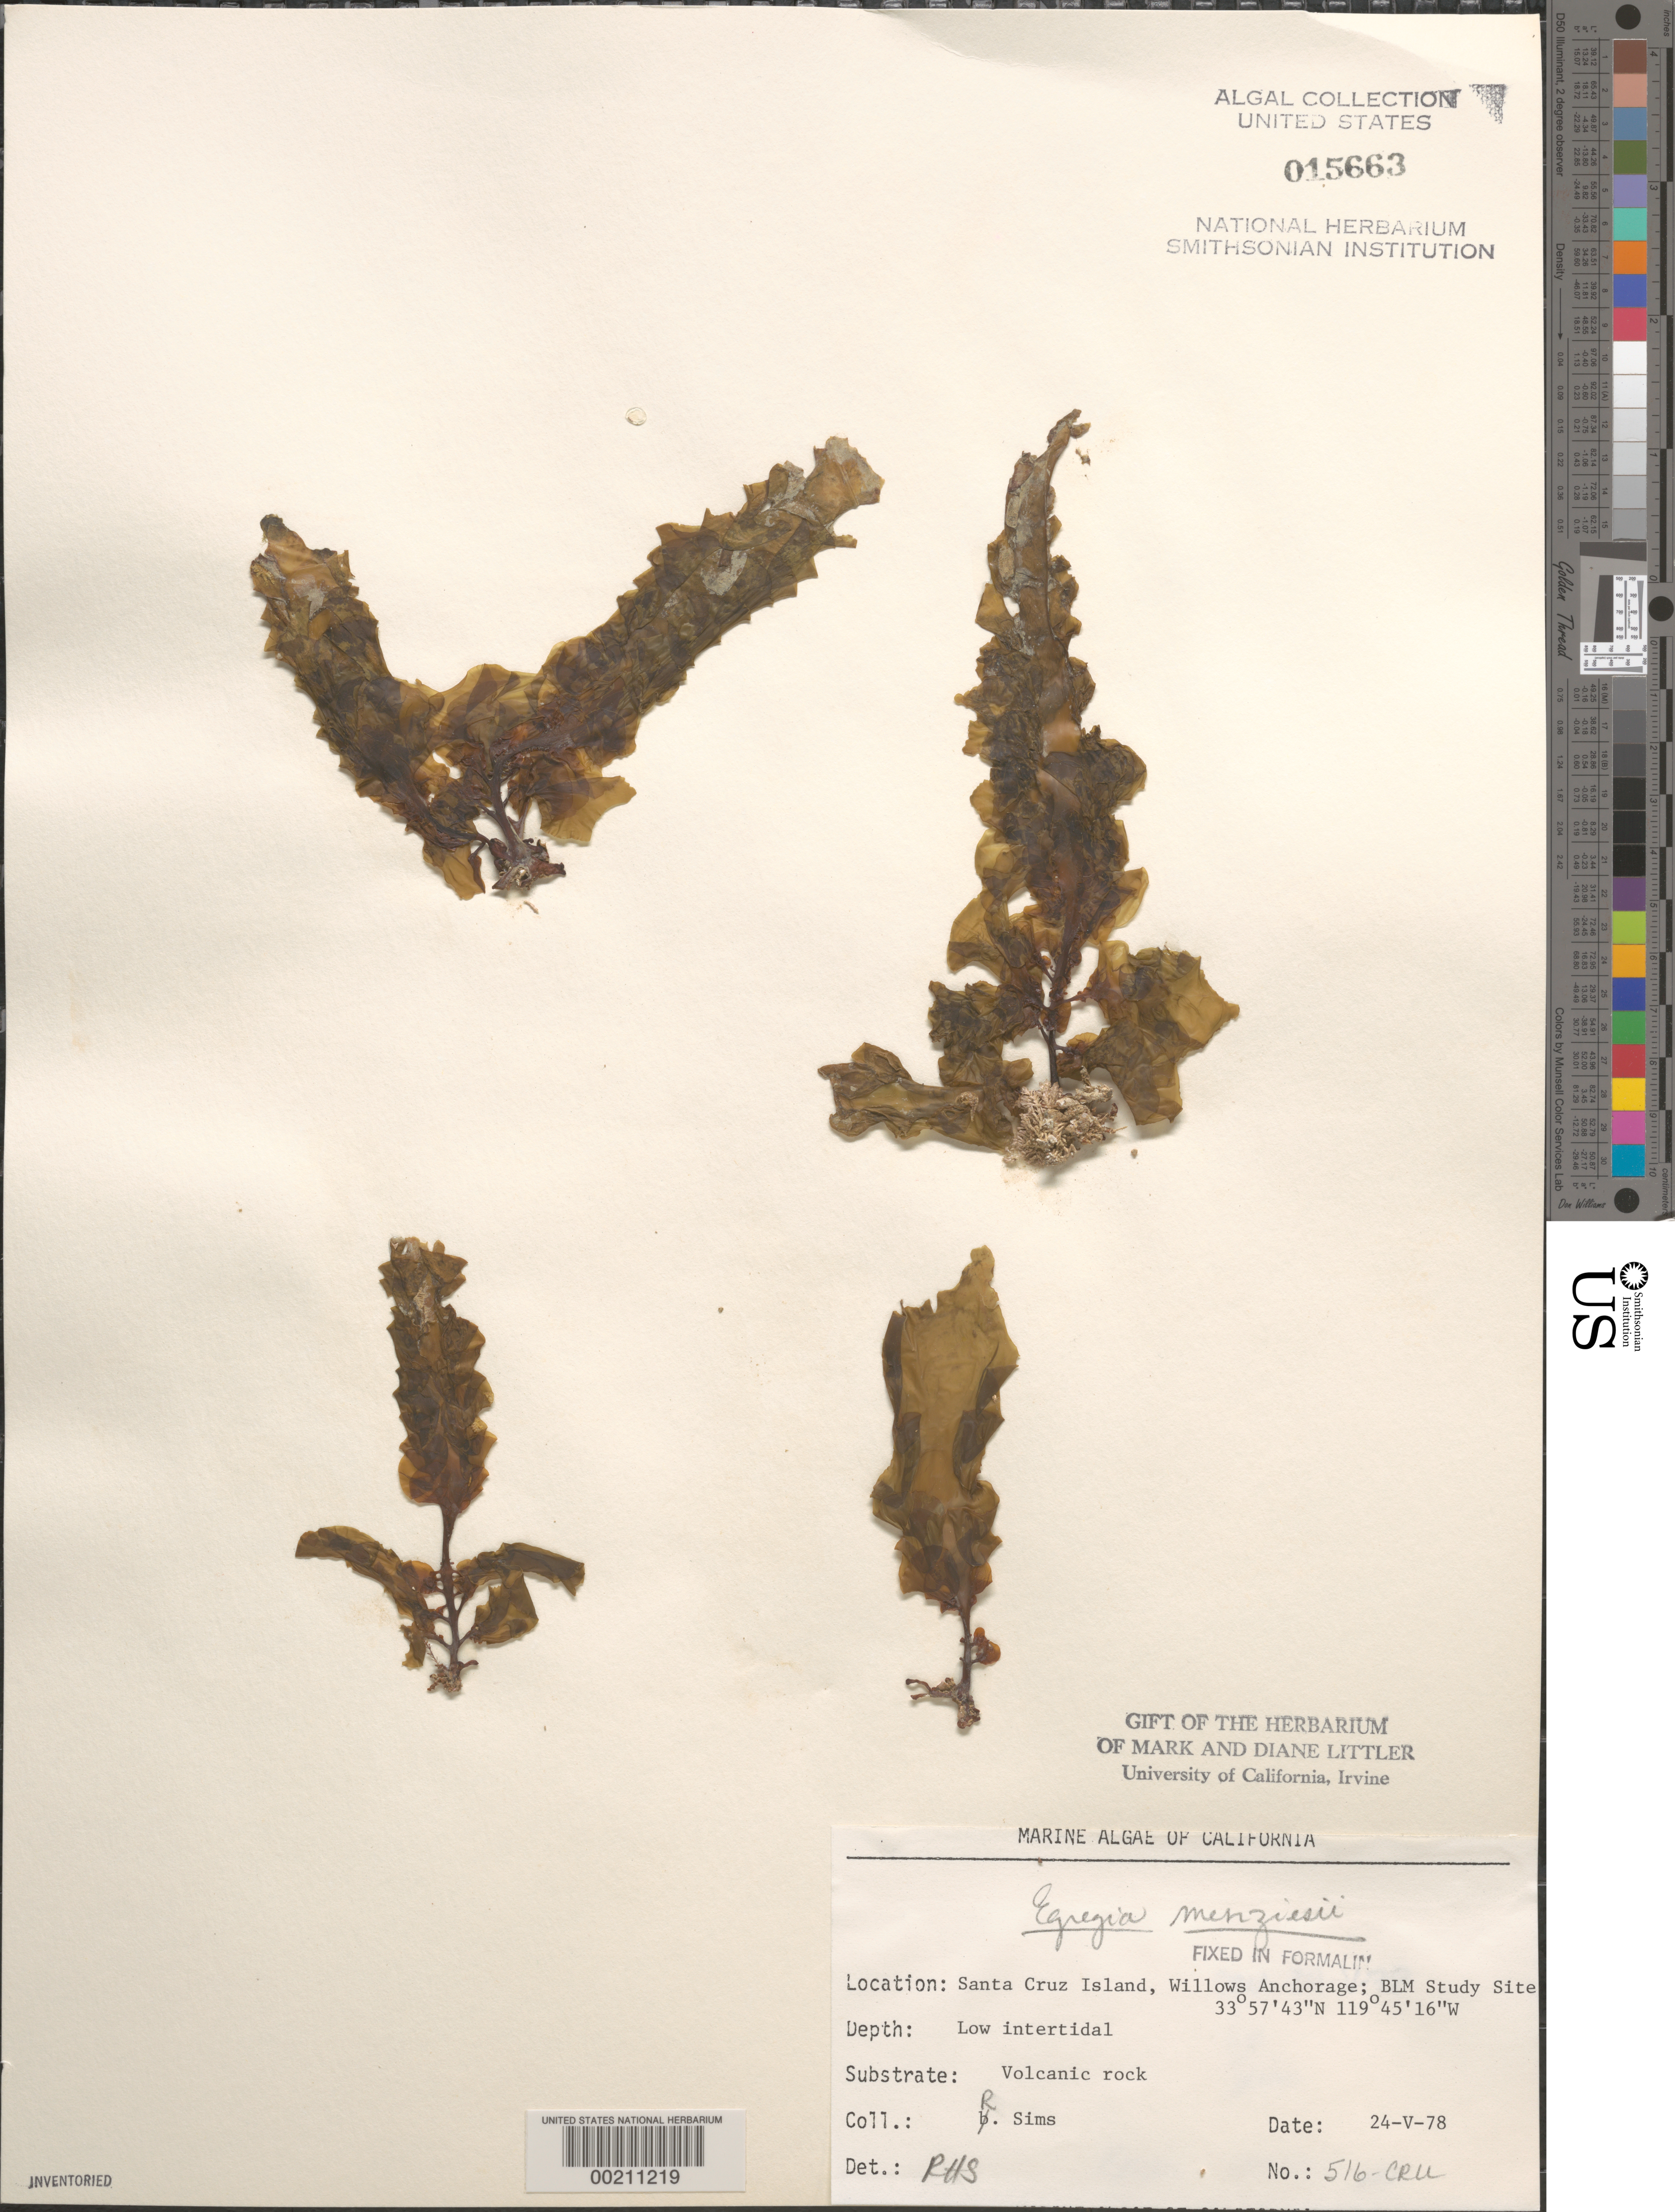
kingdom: Chromista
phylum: Ochrophyta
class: Phaeophyceae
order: Laminariales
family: Lessoniaceae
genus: Egregia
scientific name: Egregia menziesii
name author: (Turner) Aresch.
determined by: Sims, Robert H.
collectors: R. H. Sims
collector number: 516-cru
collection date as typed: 24 May 1978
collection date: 1978-05-24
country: United States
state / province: California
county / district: Santa Barbara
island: Santa Cruz Island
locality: Willows Anchorage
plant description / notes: BLM-SOCALBIGHT Rocky Intertidal Survey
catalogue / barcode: US 15663